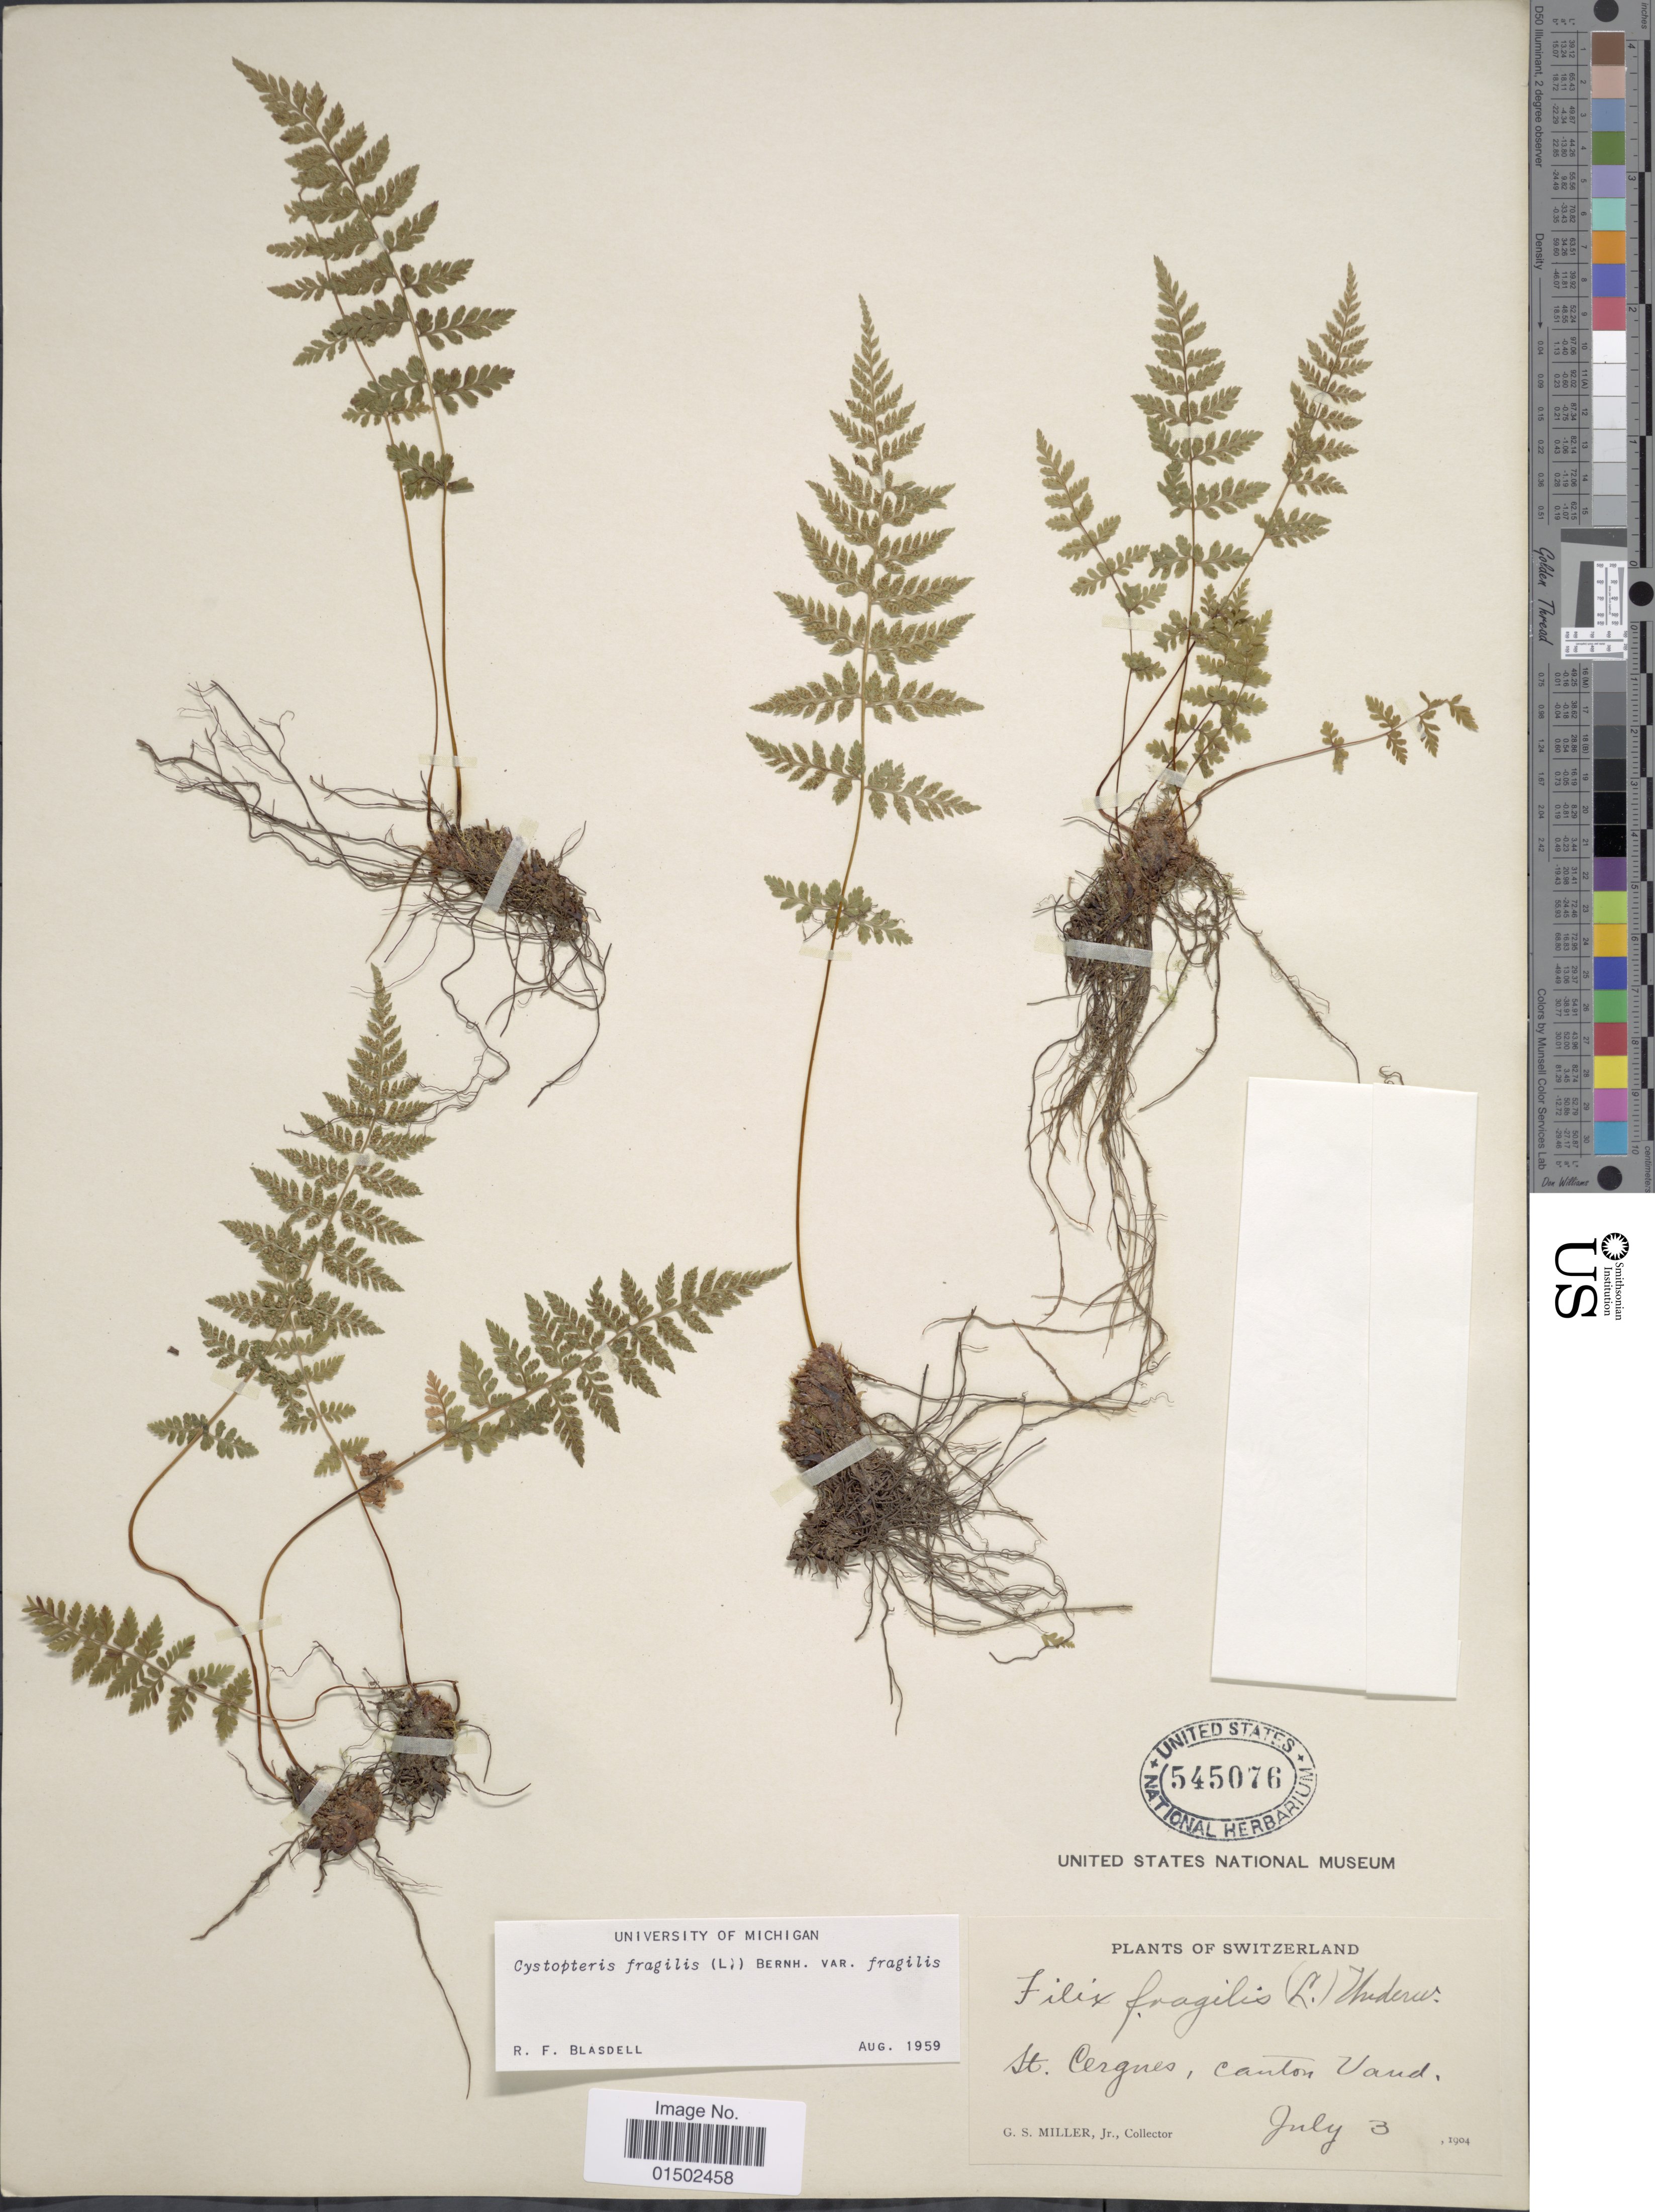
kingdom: Plantae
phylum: Tracheophyta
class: Polypodiopsida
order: Polypodiales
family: Cystopteridaceae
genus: Cystopteris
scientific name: Cystopteris fragilis var. fragilis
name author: (L.) Bernh.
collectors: G. S. Miller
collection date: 1904-07-03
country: Switzerland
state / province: Vaud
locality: St. Cergues, Canton Vand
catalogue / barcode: US 545076